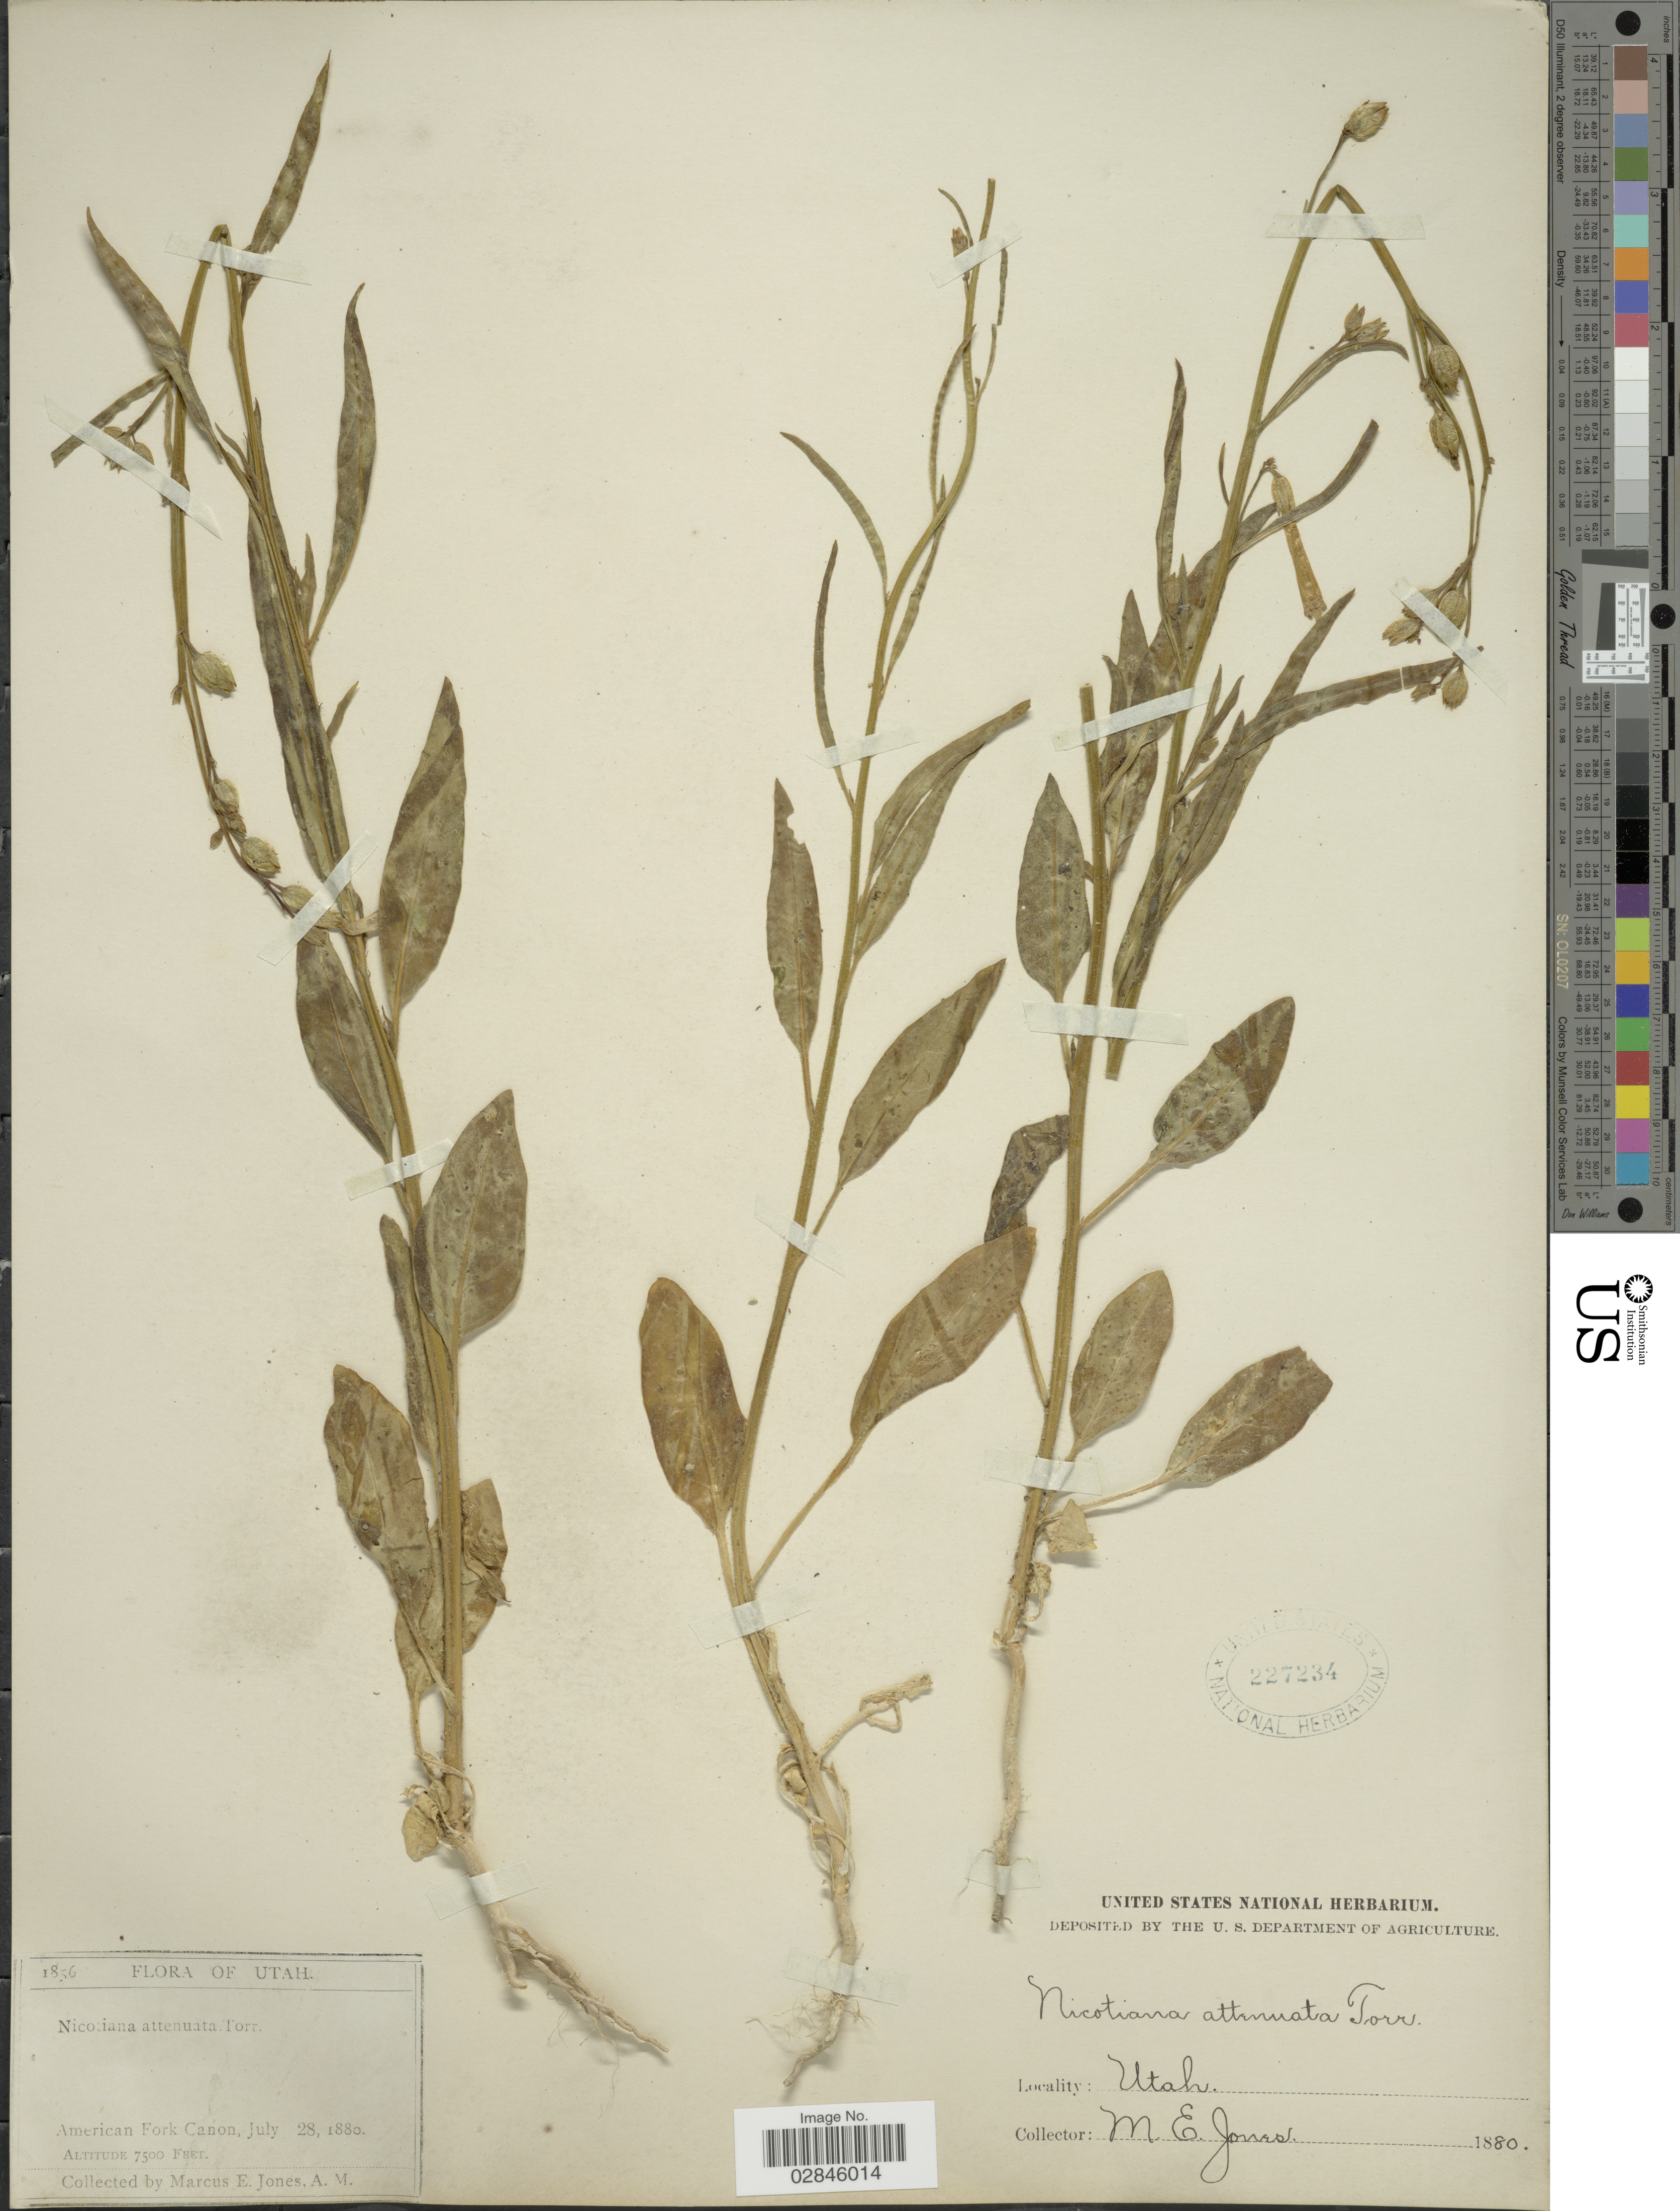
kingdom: Plantae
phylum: Tracheophyta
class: Magnoliopsida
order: Solanales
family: Solanaceae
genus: Nicotiana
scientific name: Nicotiana attenuata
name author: Torr. ex S. Watson in C. King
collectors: M. E. Jones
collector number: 1856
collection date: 1880-07-28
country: United States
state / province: Utah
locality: American Fork Canon.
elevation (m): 2286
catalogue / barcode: US 227234